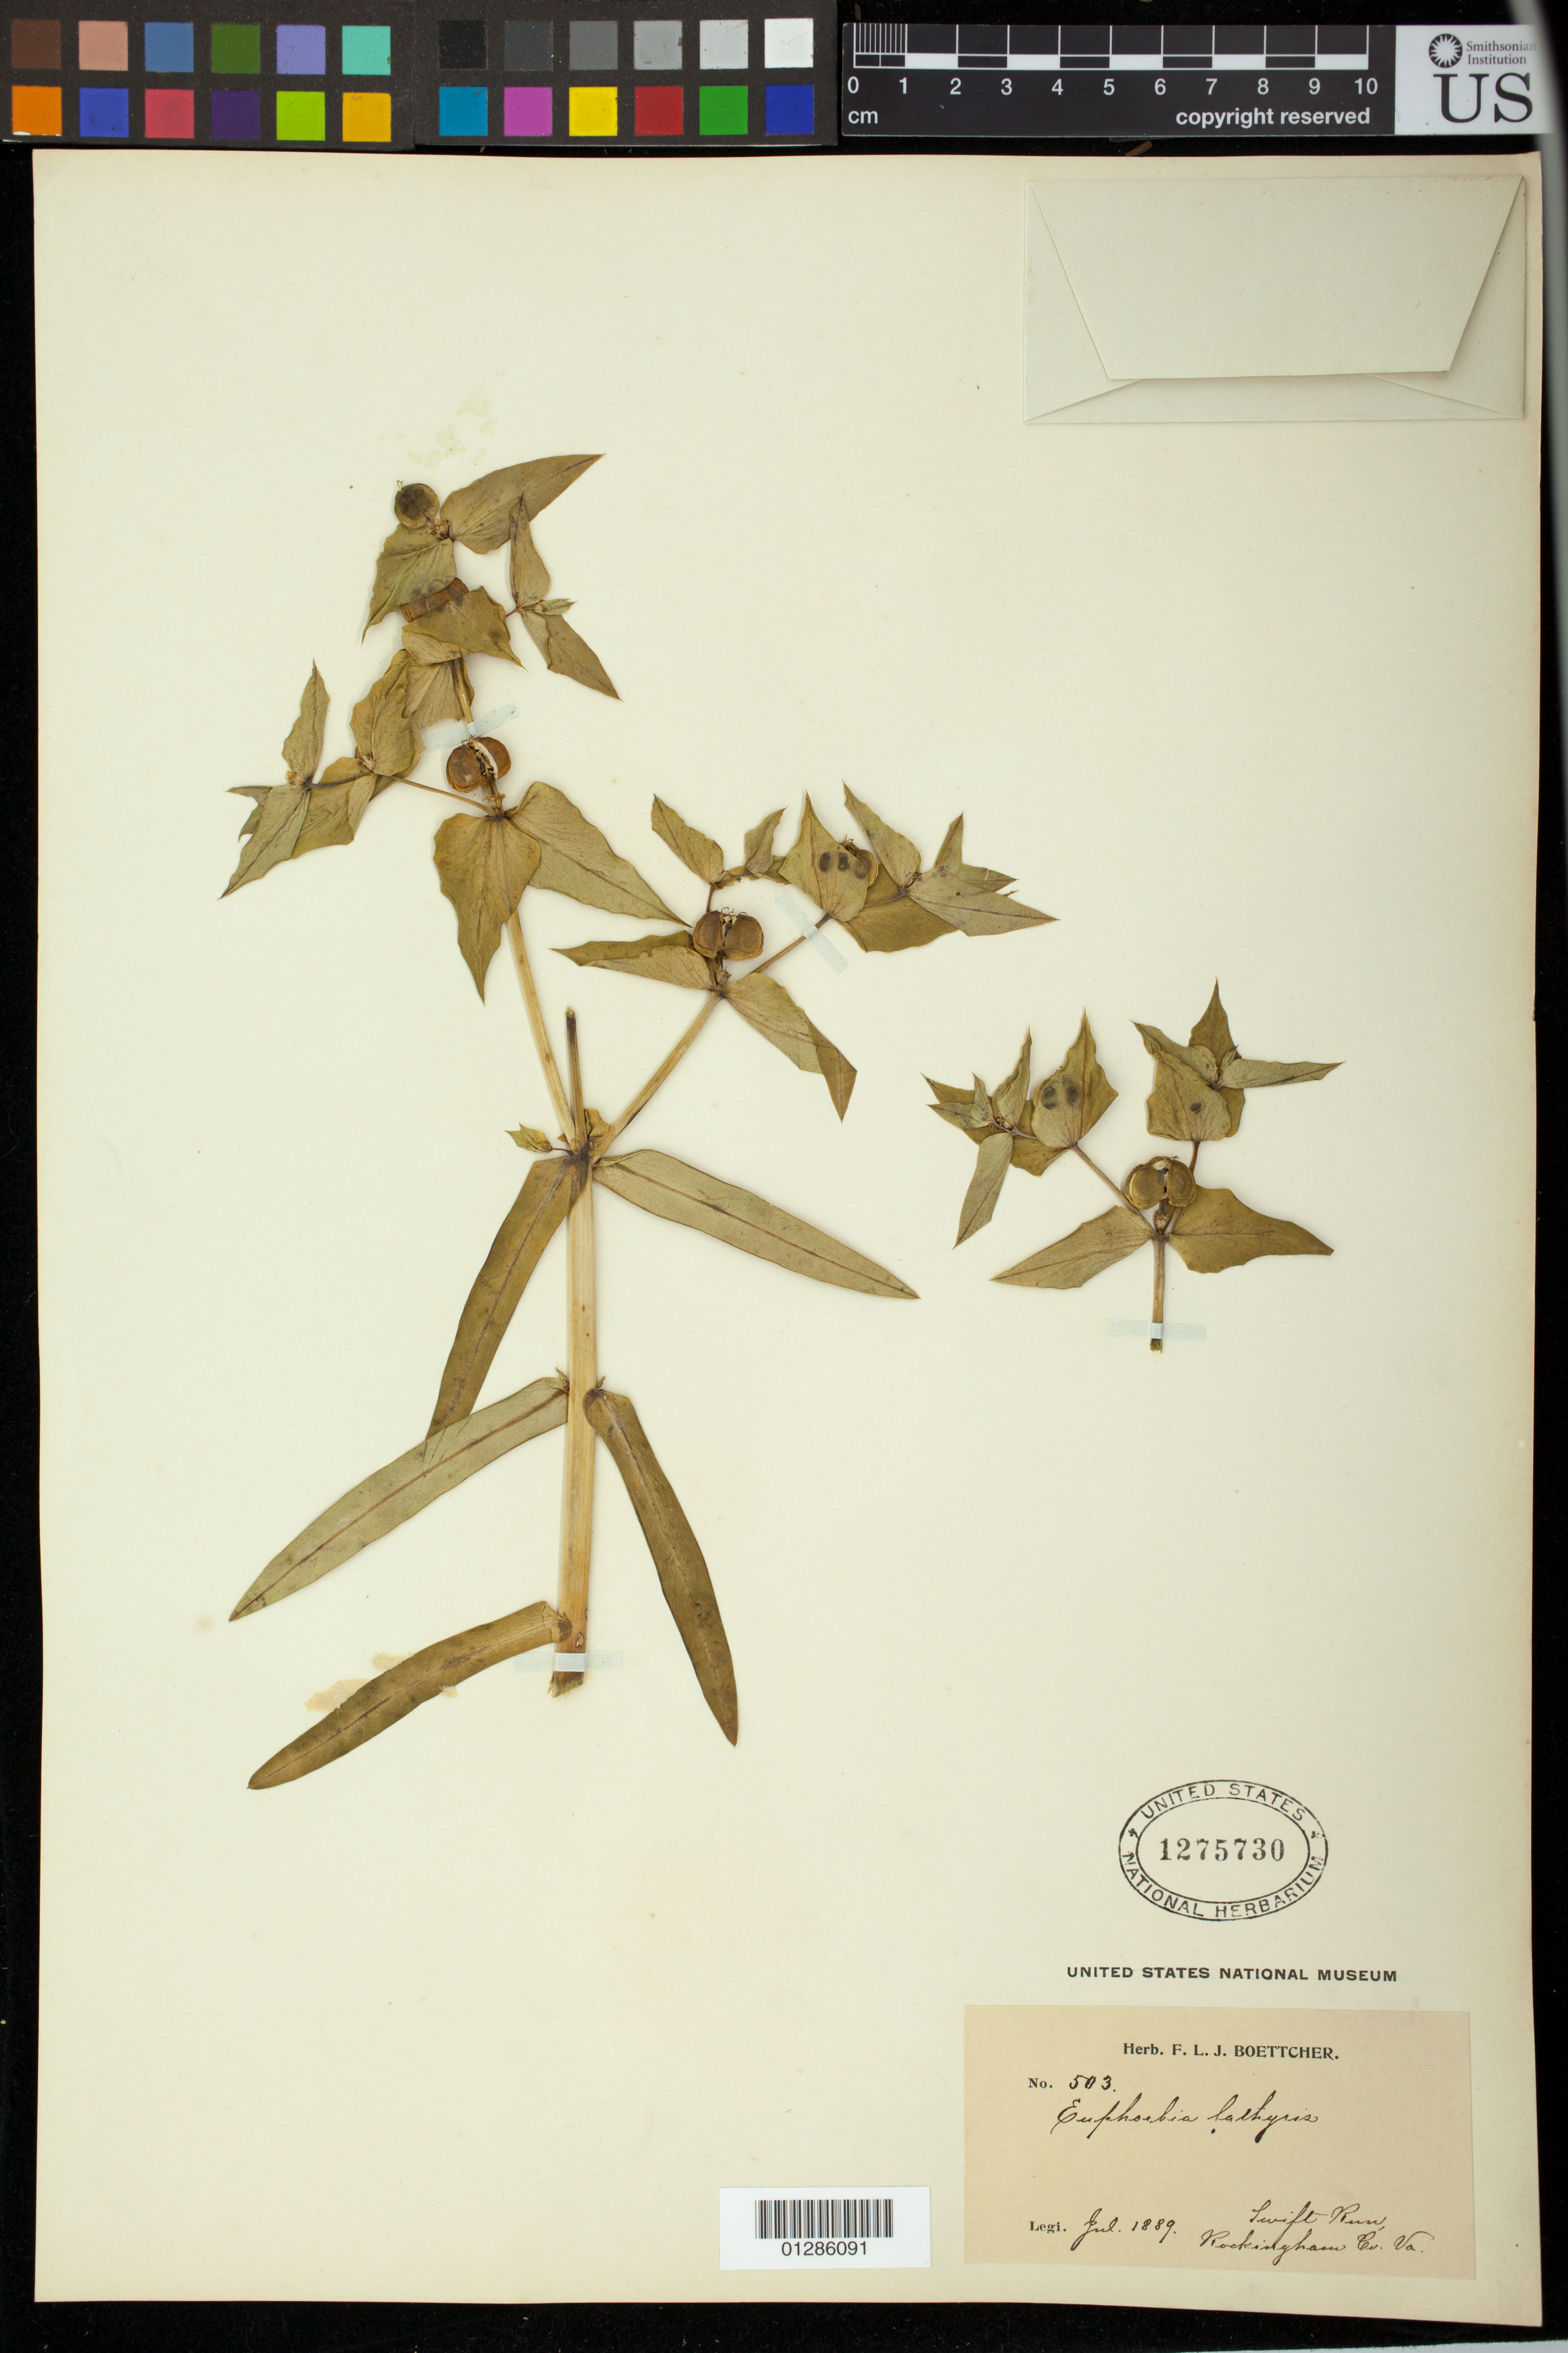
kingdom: Plantae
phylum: Tracheophyta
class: Magnoliopsida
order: Malpighiales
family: Euphorbiaceae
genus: Euphorbia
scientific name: Euphorbia lathyris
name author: L.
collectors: F. Boettcher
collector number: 503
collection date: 1889-07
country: United States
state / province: Virginia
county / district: Rockingham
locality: Swift Run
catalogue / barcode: US 1275730